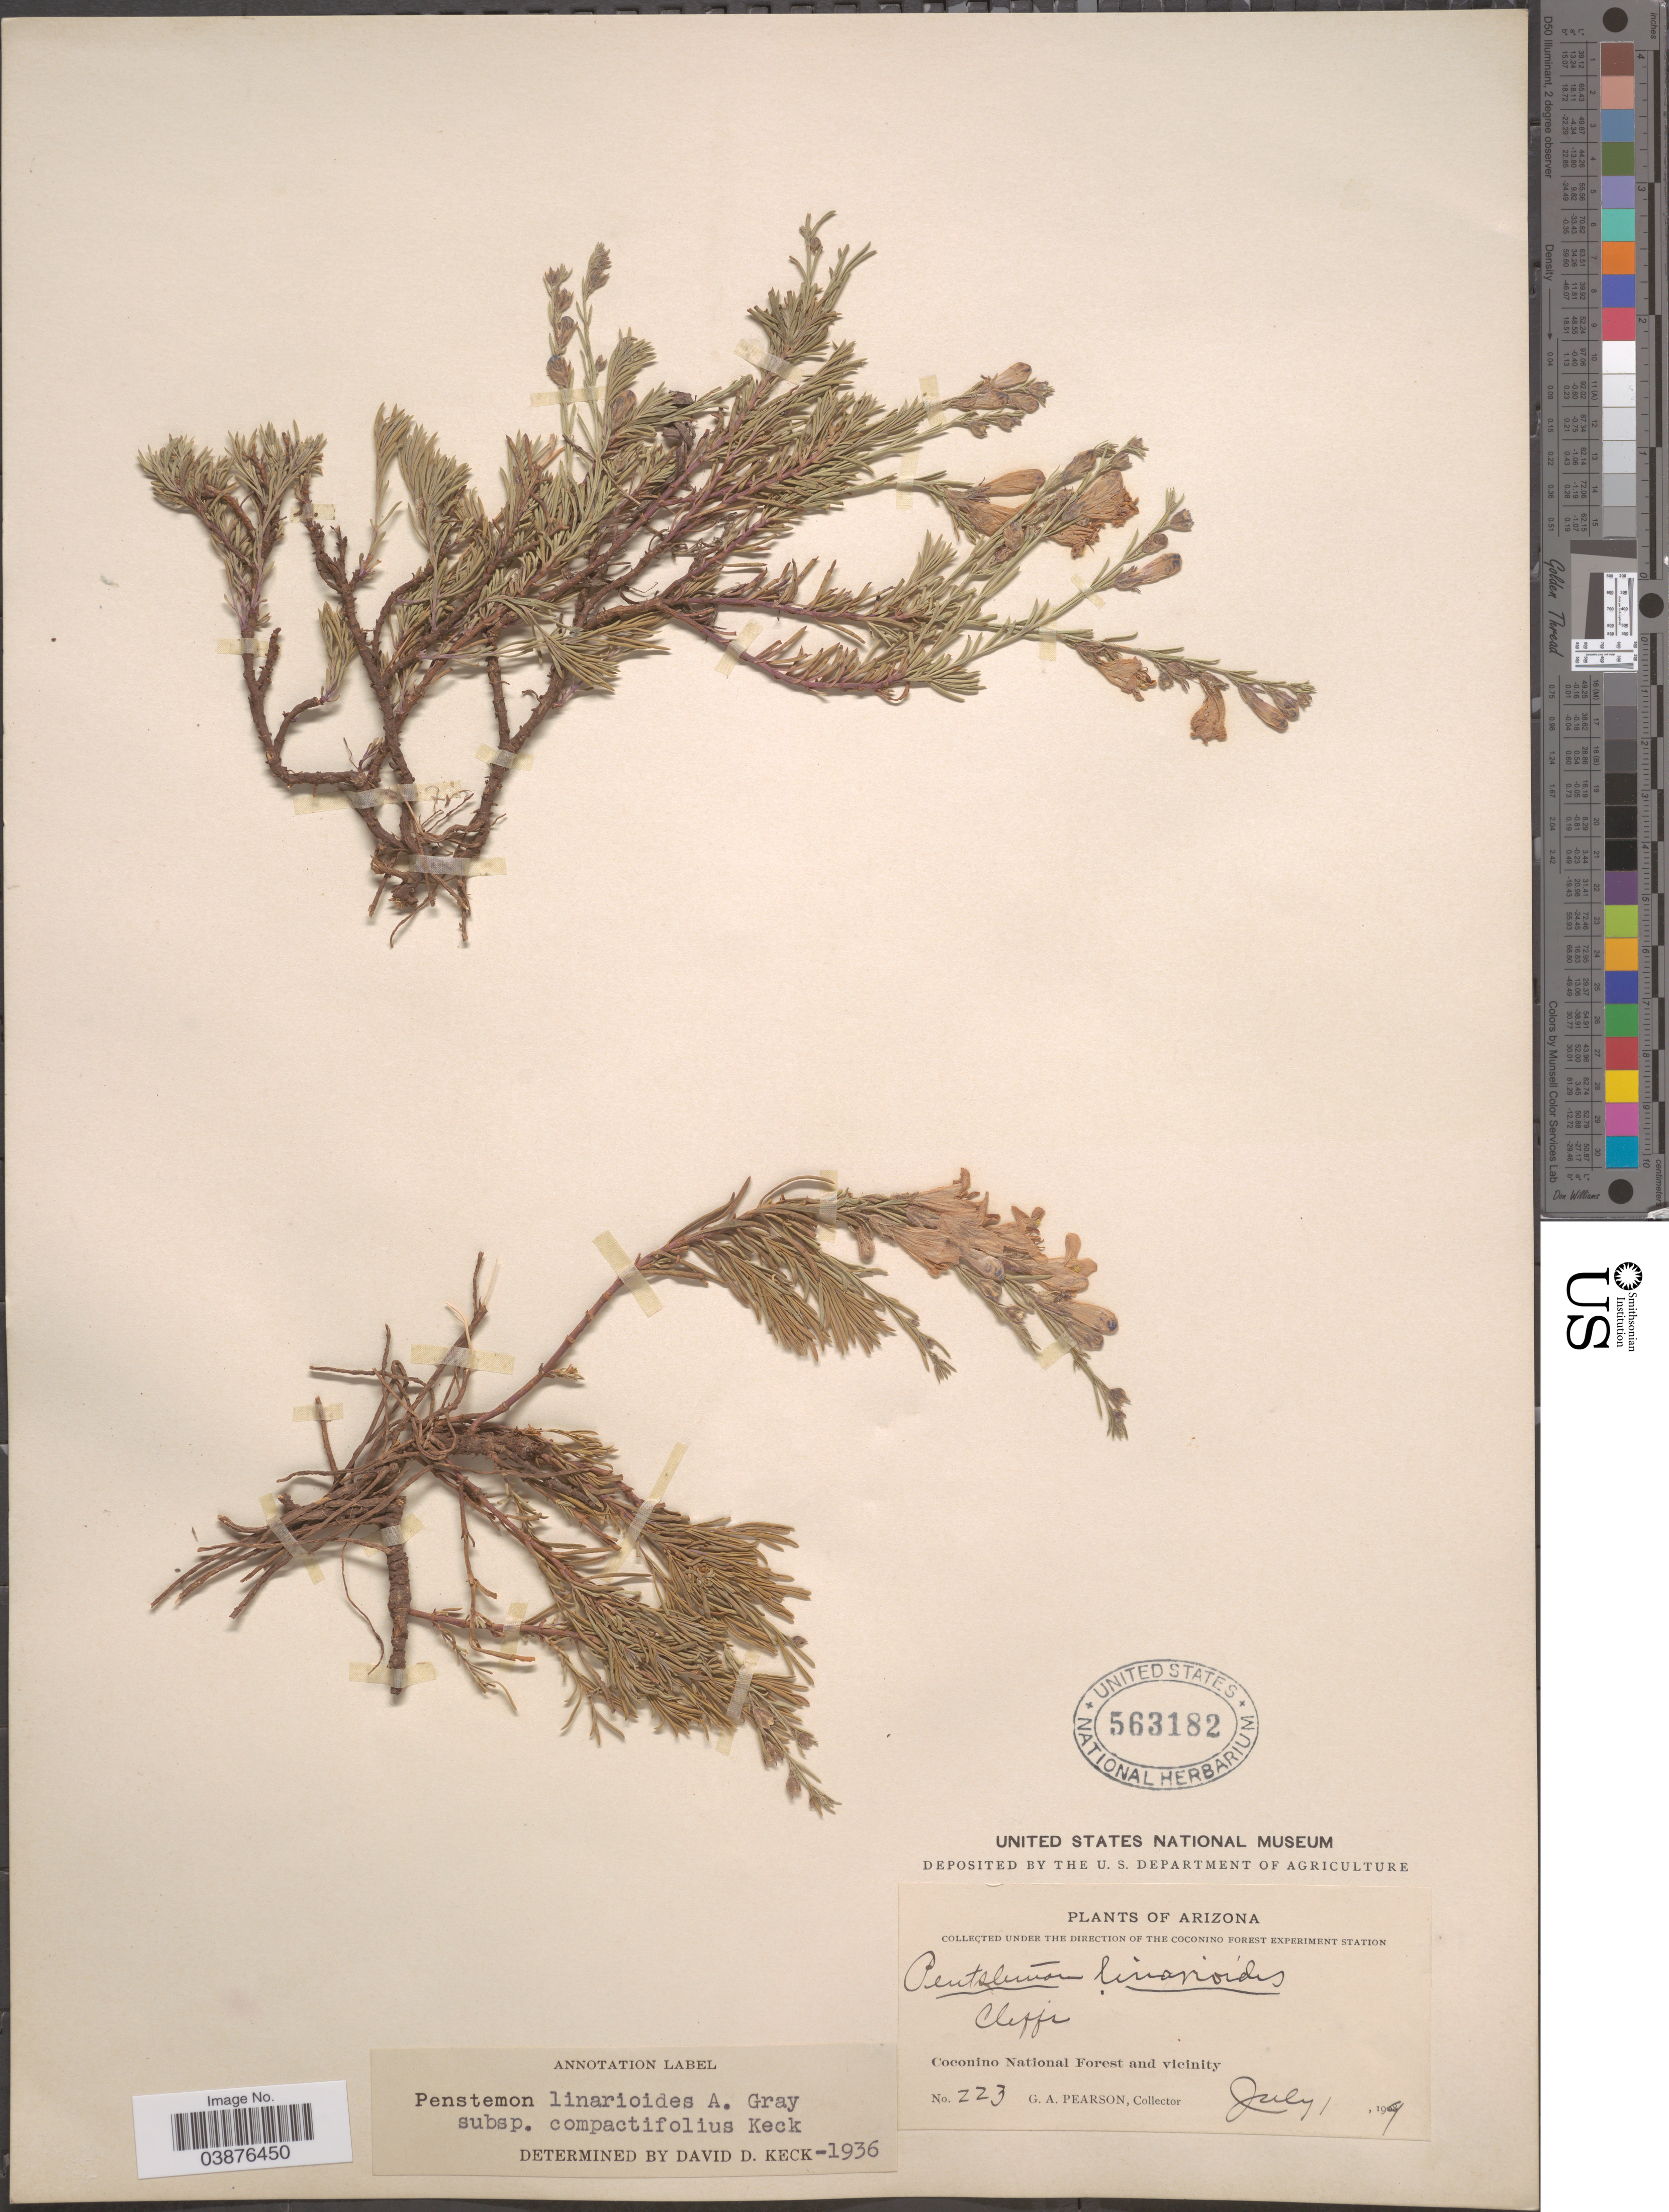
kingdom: Plantae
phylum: Tracheophyta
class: Magnoliopsida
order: Lamiales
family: Plantaginaceae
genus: Penstemon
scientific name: Penstemon linarioides subsp. sileri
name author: (A. Gray) D.D. Keck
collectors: G. Pearson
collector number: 223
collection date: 1909-07-01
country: United States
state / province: Arizona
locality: Coconino National Forest and vicinity.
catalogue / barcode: US 563182